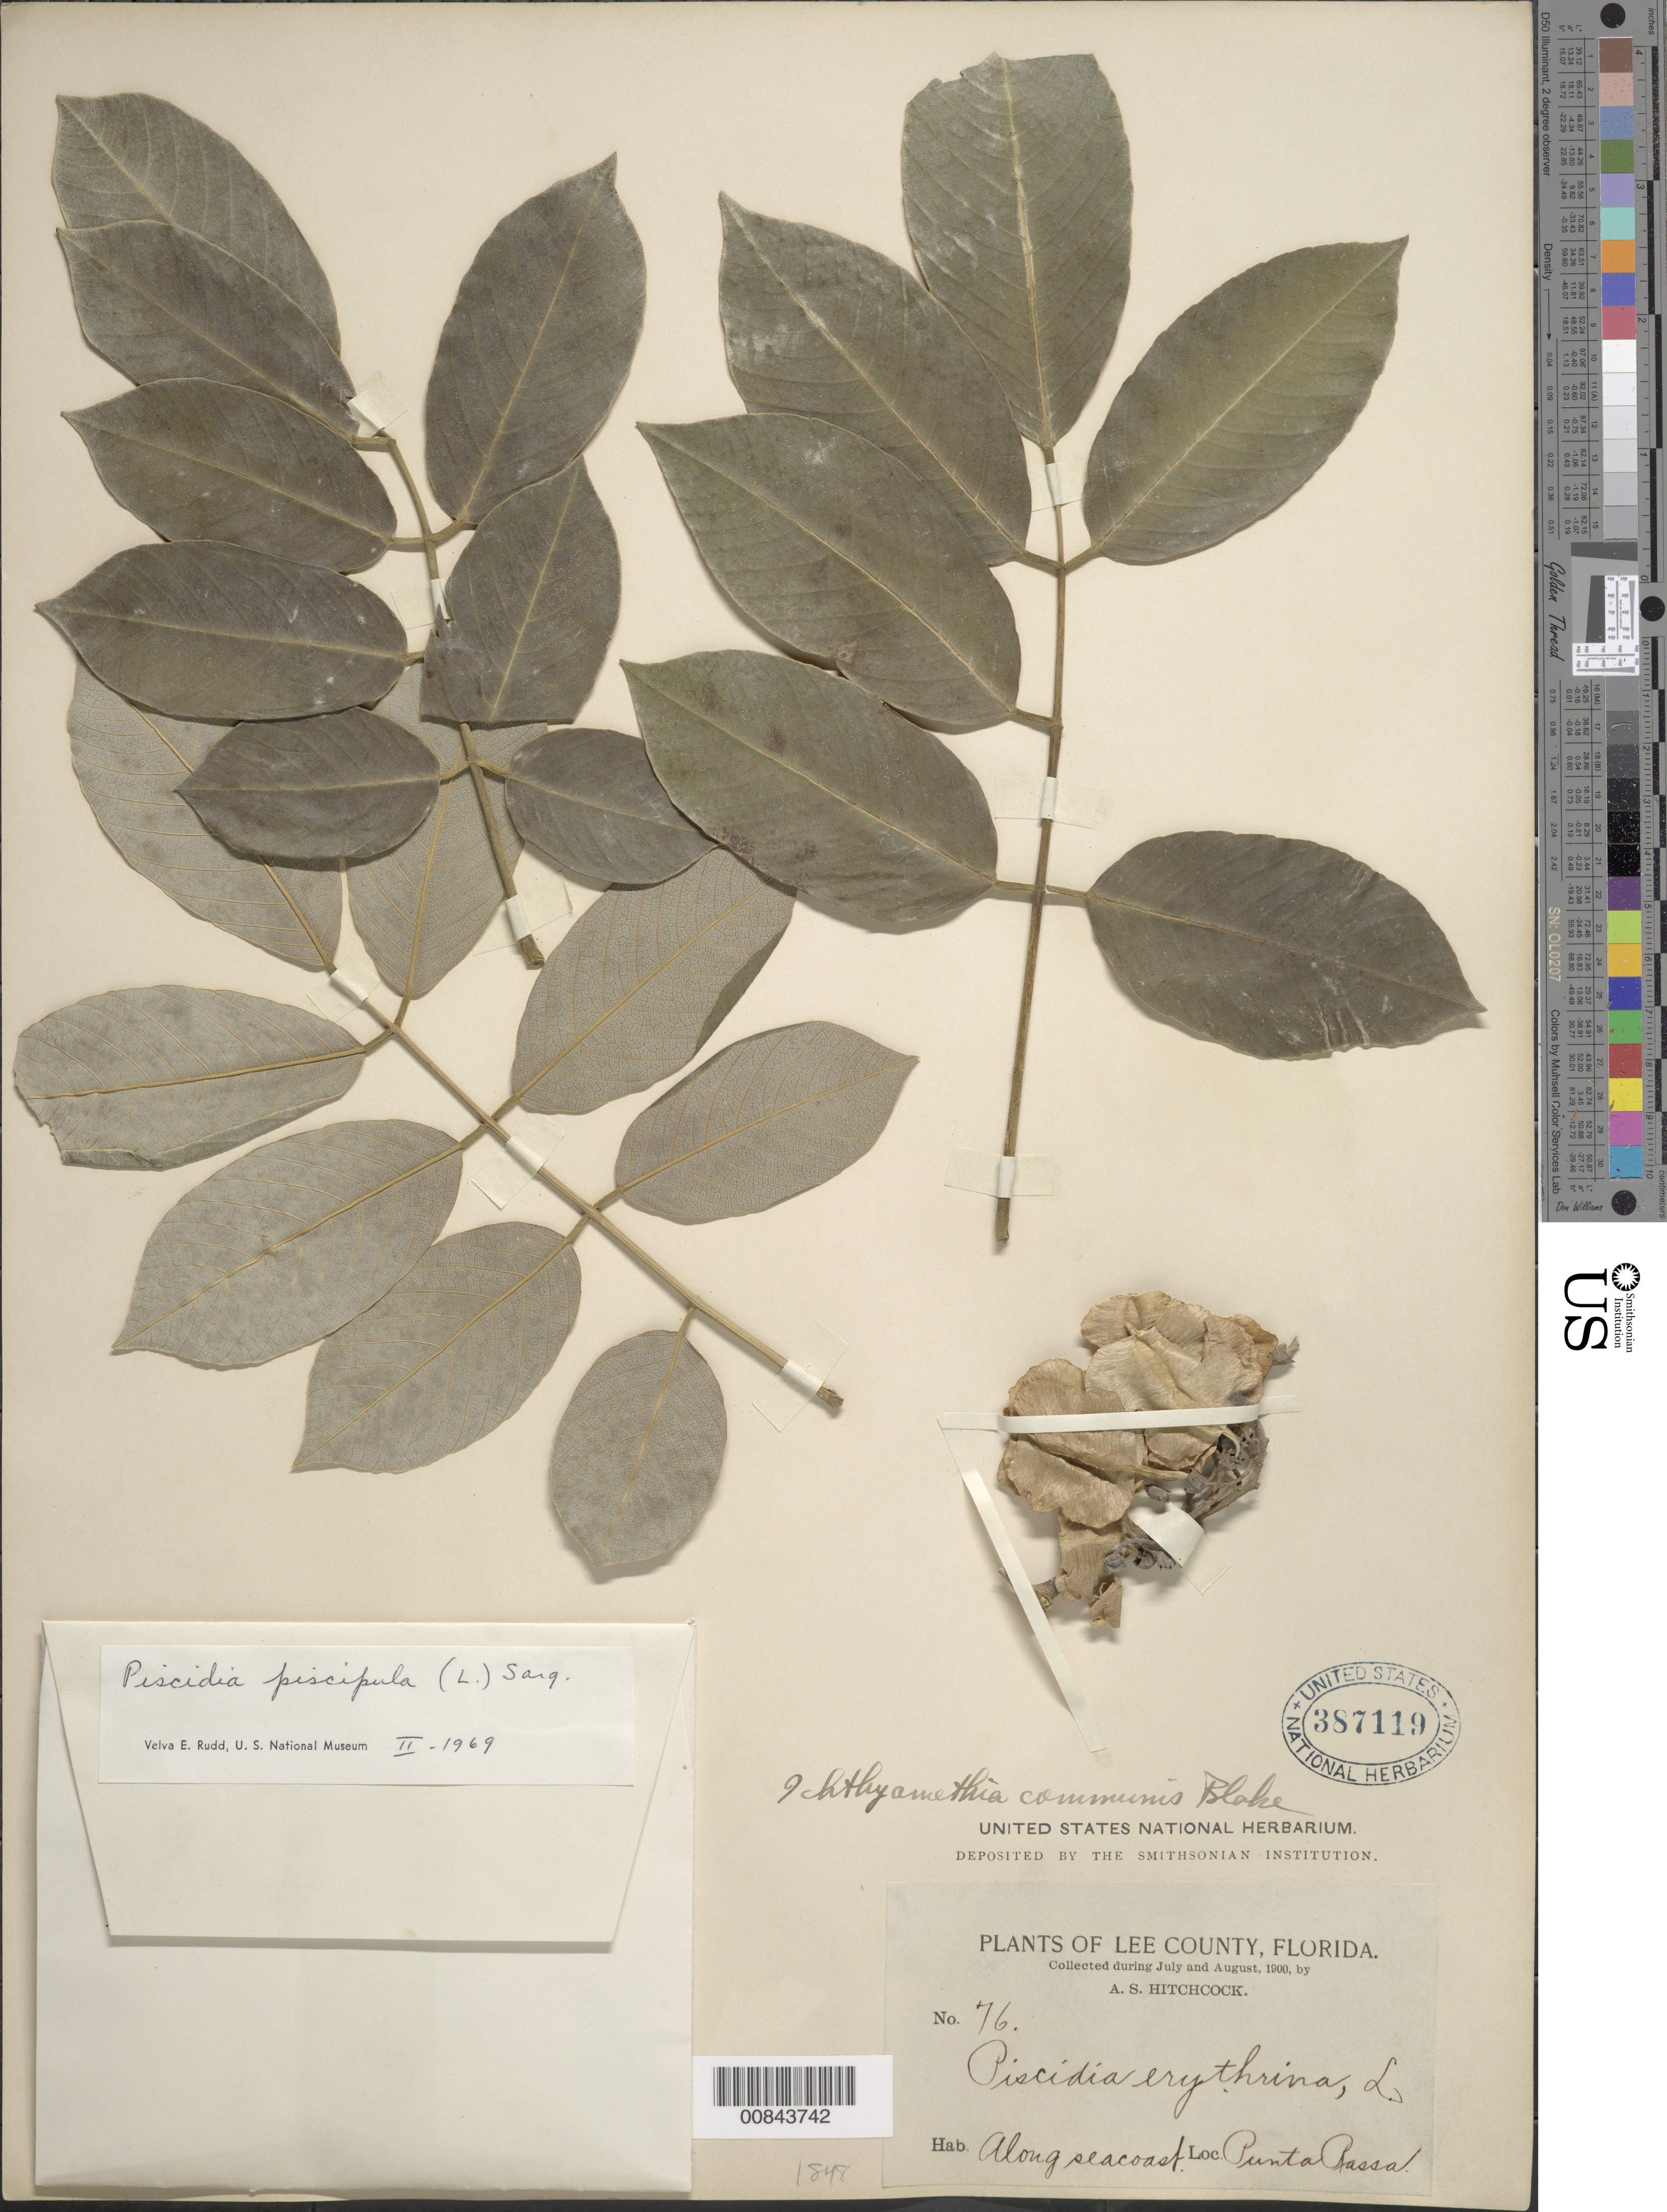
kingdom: Plantae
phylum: Tracheophyta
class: Magnoliopsida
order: Fabales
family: Fabaceae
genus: Piscidia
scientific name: Piscidia piscipula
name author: (L.) Sarg.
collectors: A. S. Hitchcock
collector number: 76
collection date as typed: Jul 1900 to -- Aug 1900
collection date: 1900-07/1900-08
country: United States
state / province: Florida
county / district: Lee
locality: Punta Rassa.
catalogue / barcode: US 387119